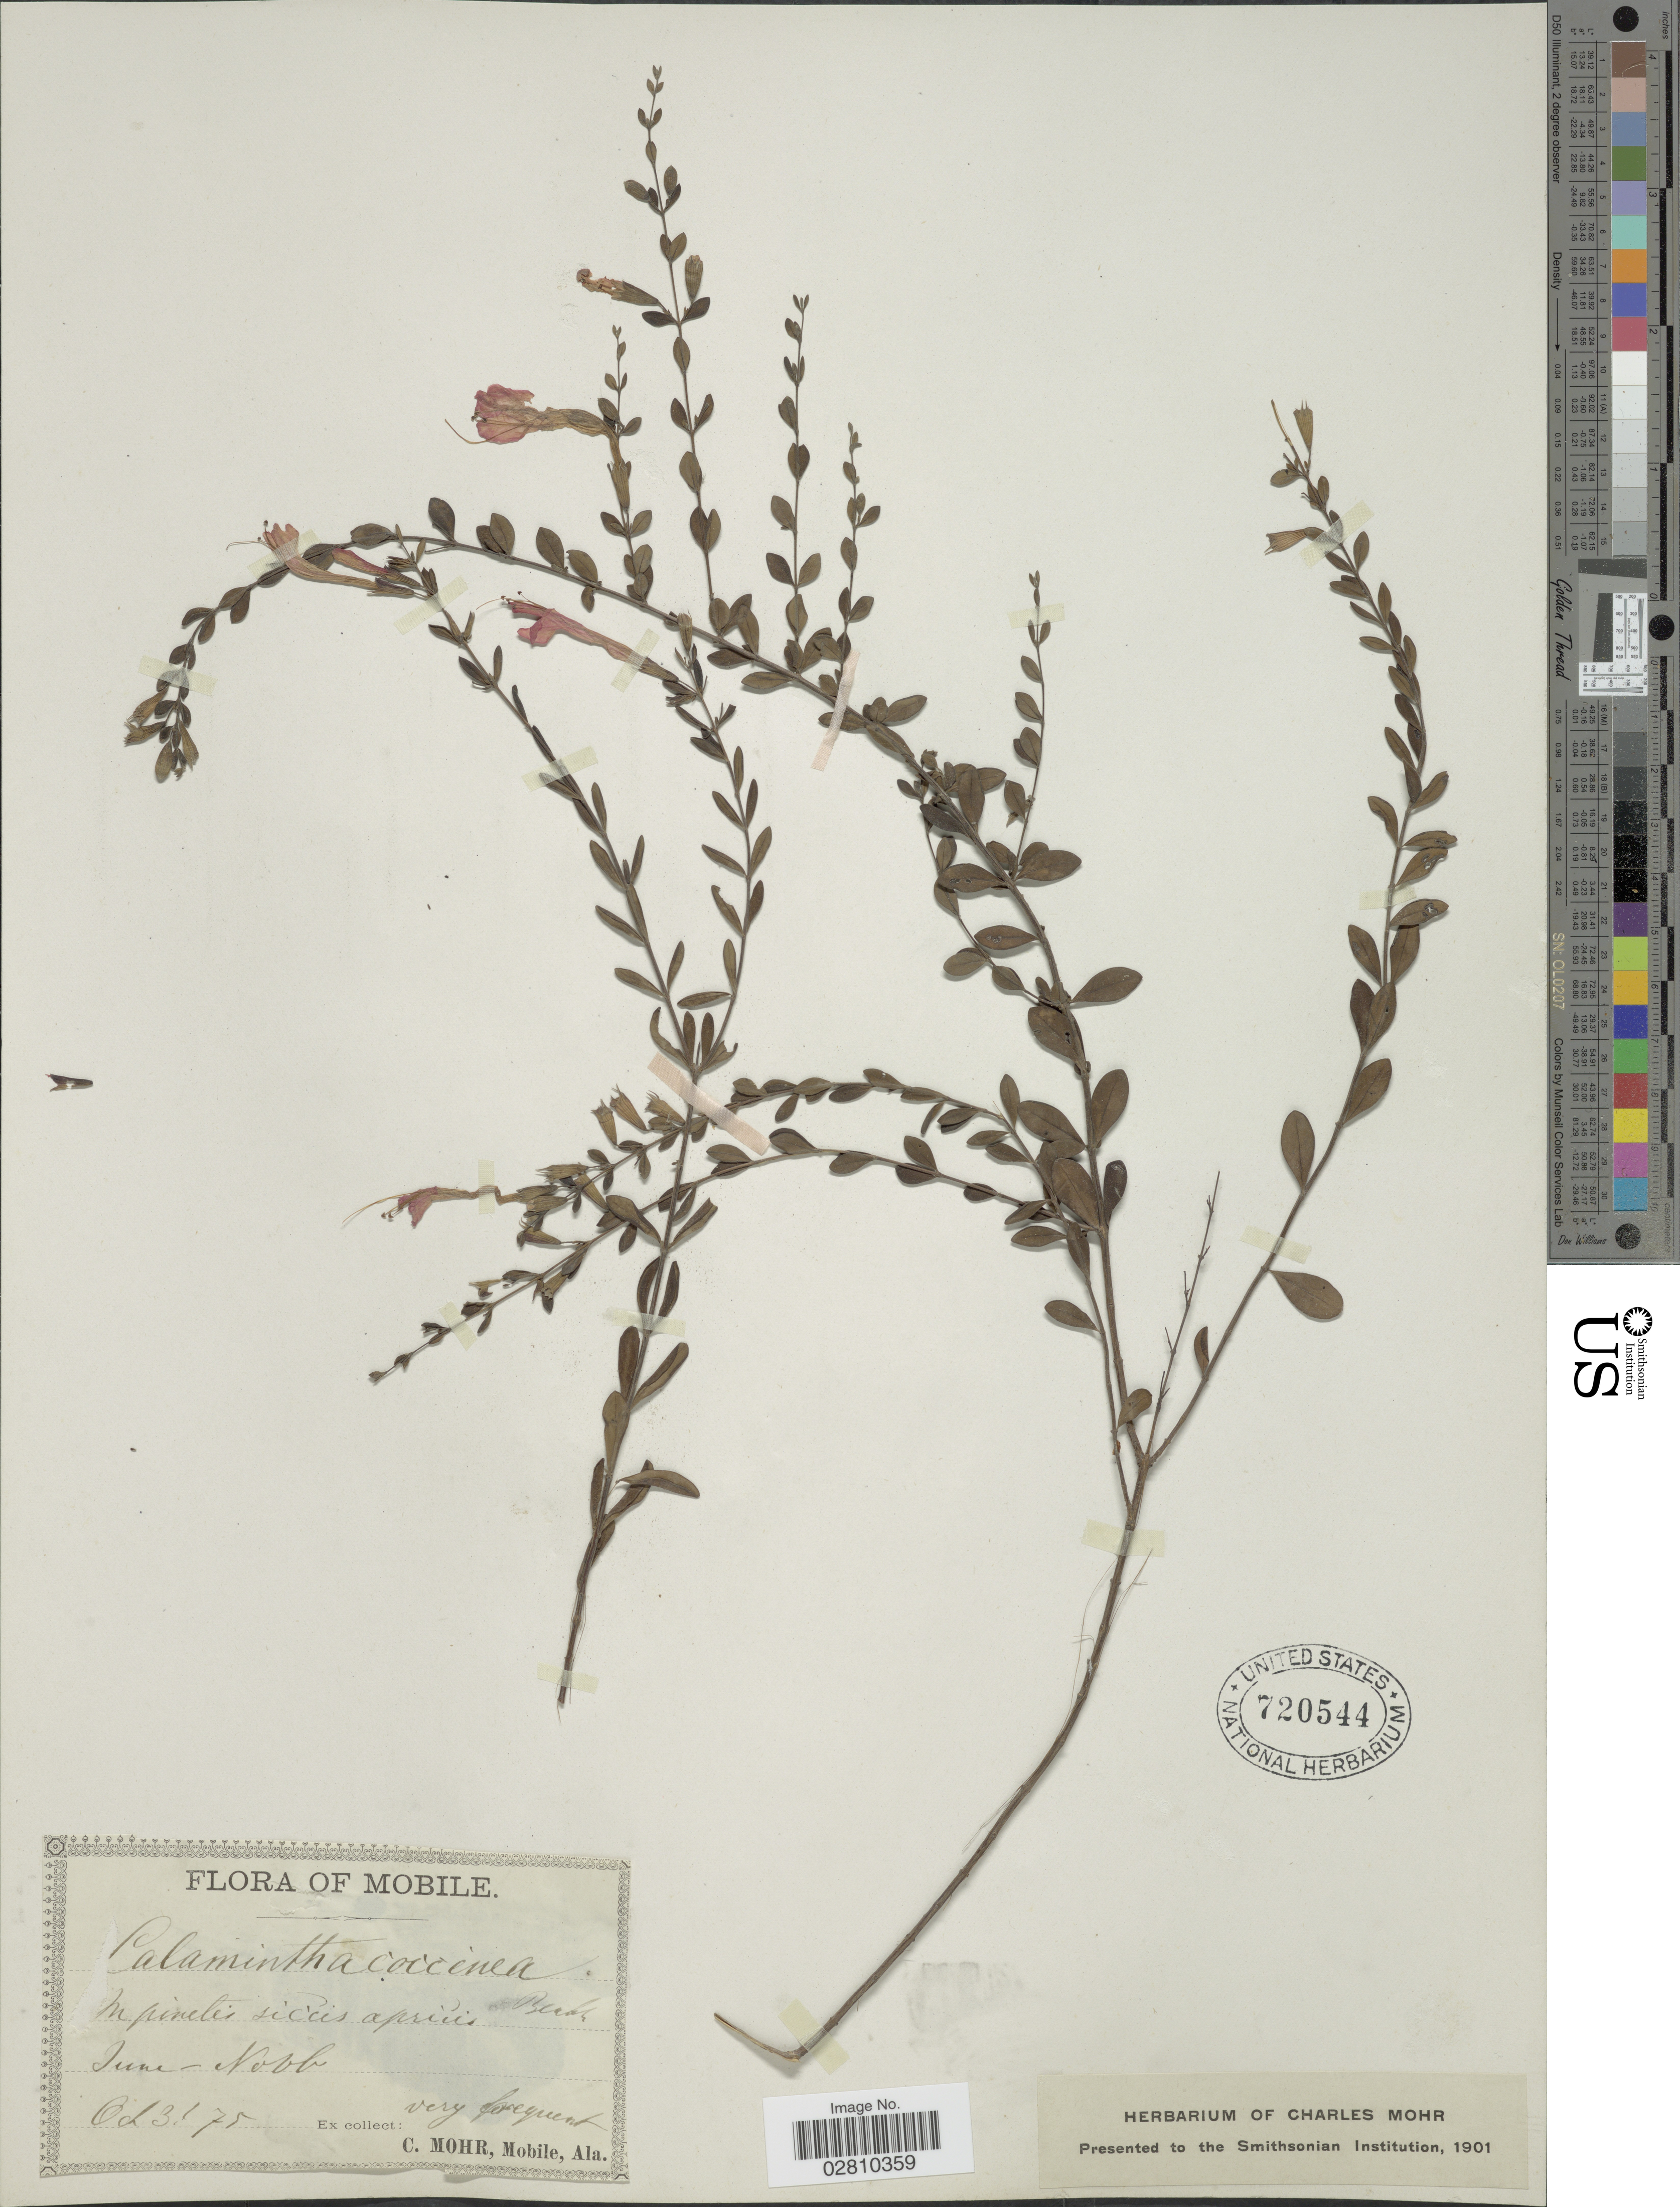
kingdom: Plantae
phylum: Tracheophyta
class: Magnoliopsida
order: Lamiales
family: Lamiaceae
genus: Clinopodium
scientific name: Clinopodium coccineum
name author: (Nutt. ex Hook.) Kuntze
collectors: Mohr, C. T. (herbarium)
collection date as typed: Transcribed d/m/y: 31/10/75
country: United States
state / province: Alabama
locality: Mobile. In pinetis siccis apricis June - Nobb.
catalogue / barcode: US 720544